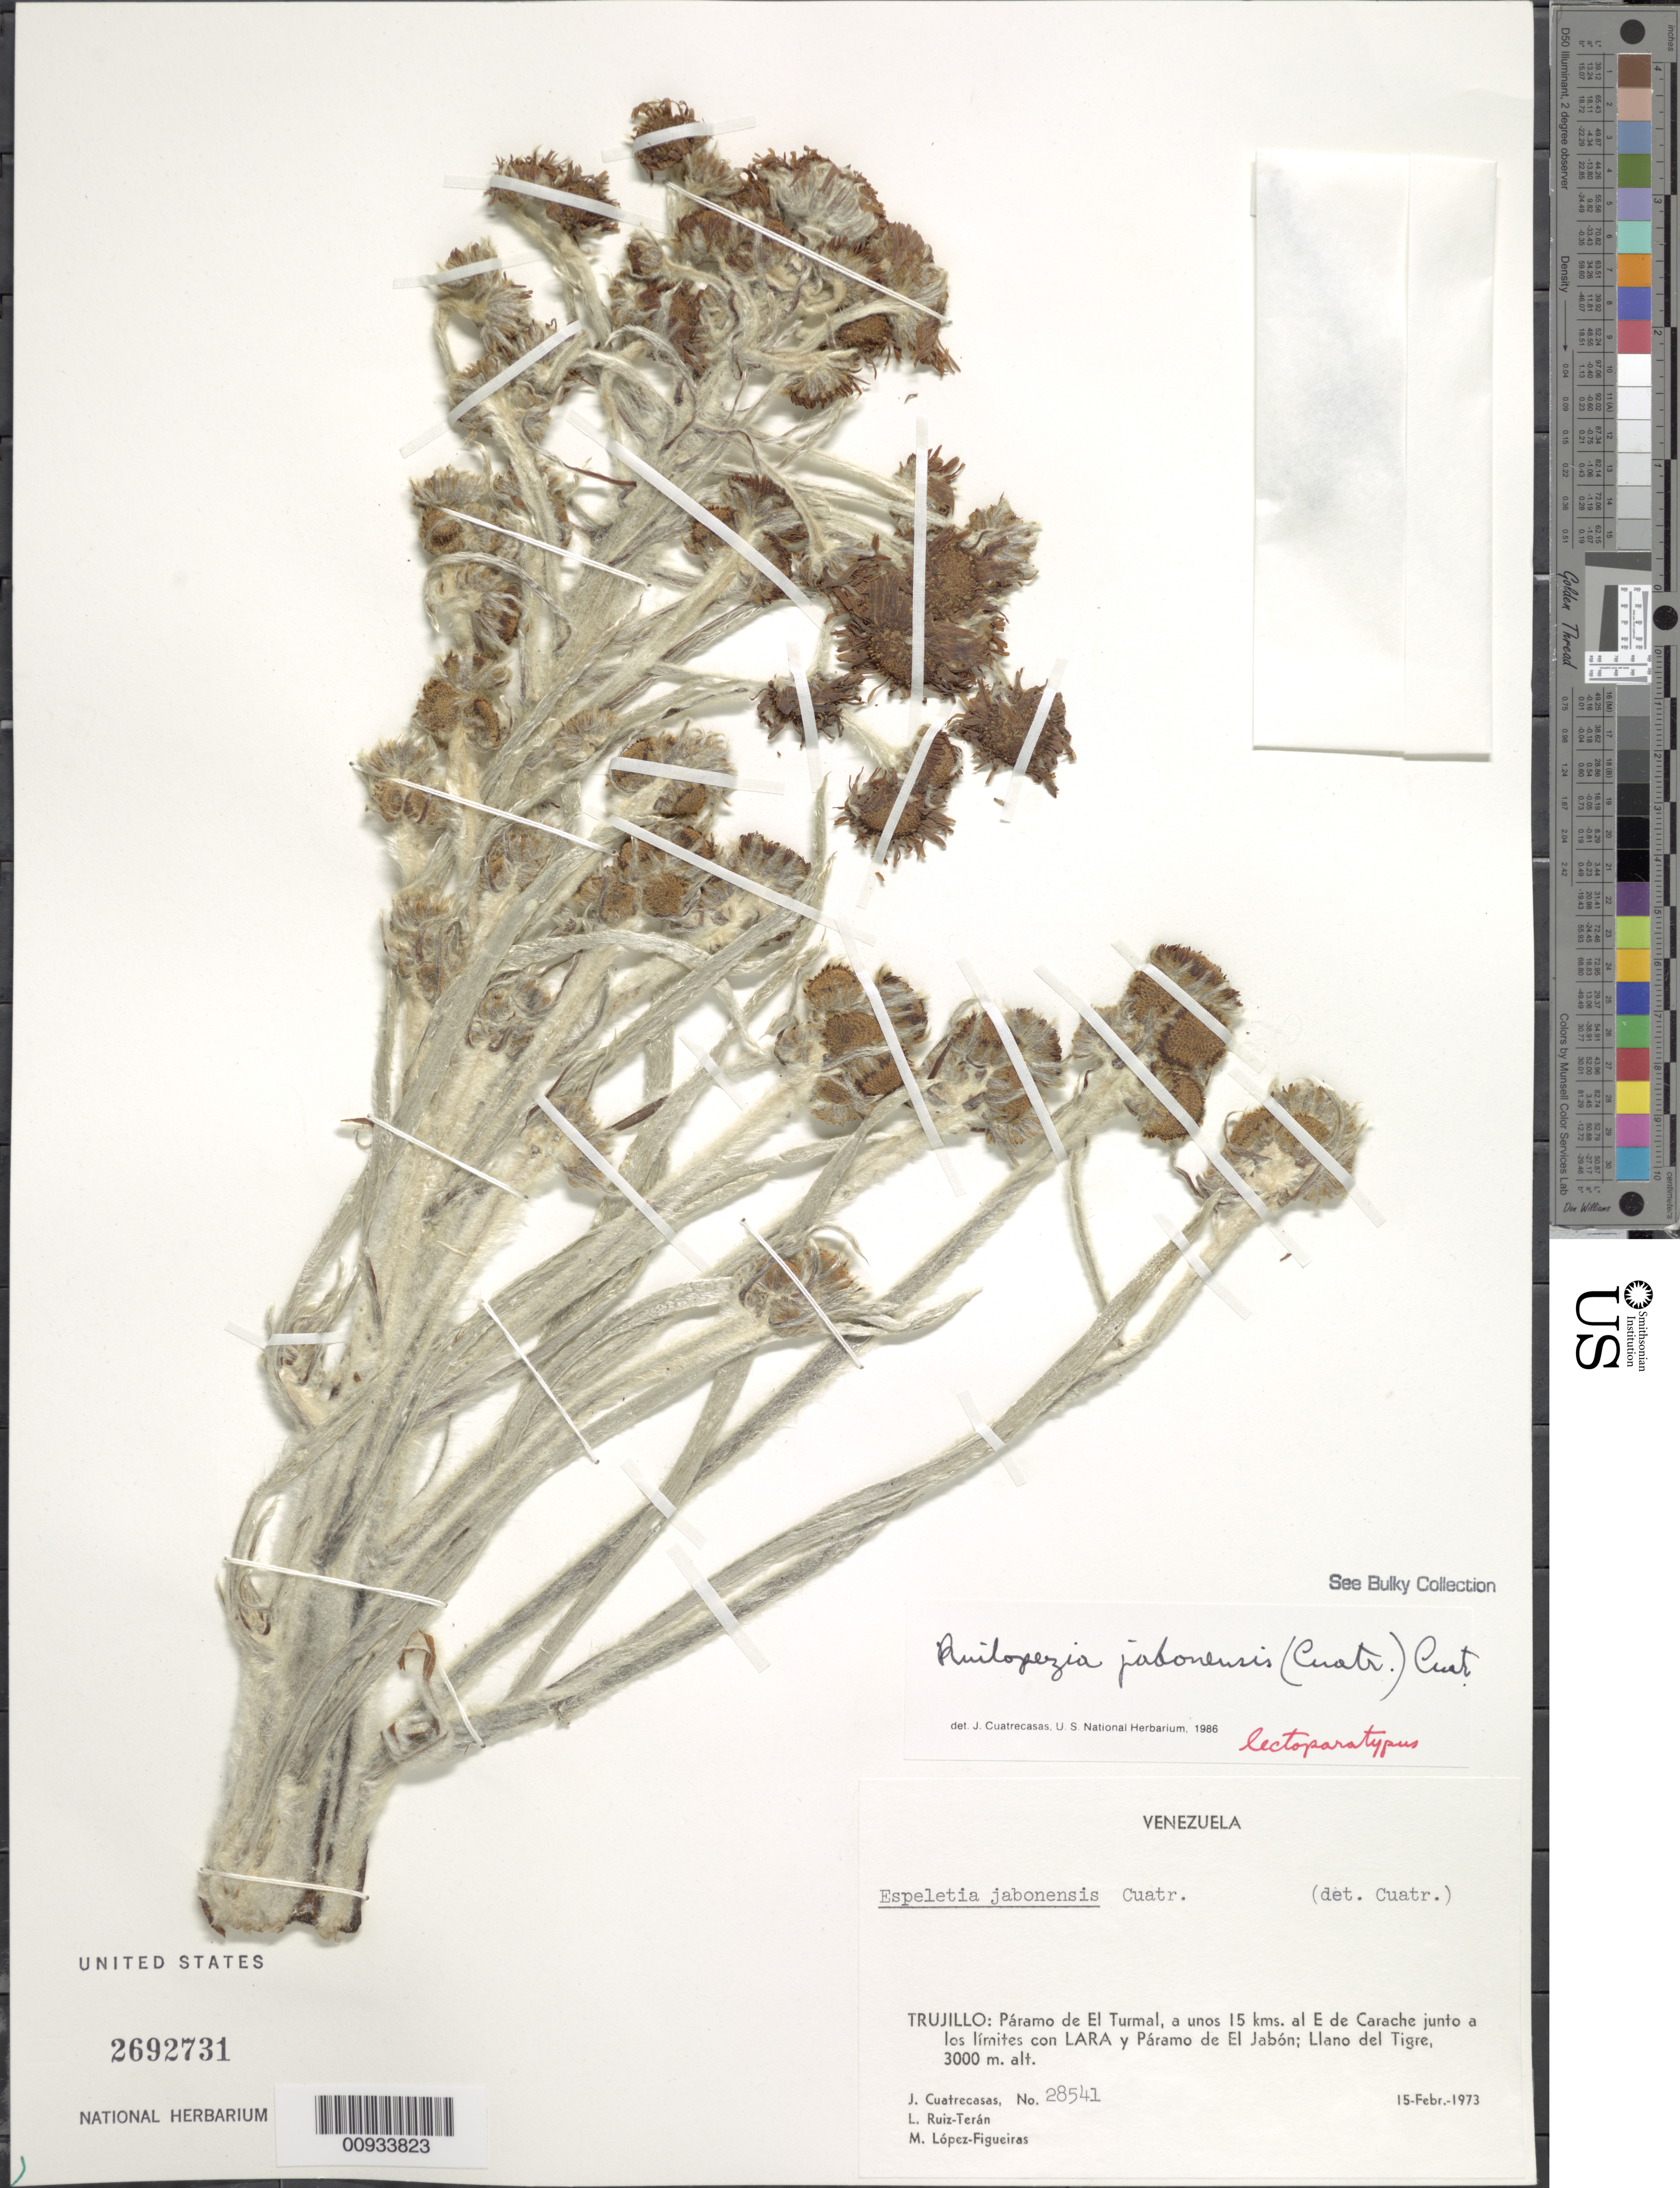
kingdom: Plantae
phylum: Tracheophyta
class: Magnoliopsida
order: Asterales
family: Asteraceae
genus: Ruilopezia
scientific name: Ruilopezia jabonensis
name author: (Cuatrec.) Cuatrec.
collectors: J. Cuatrecasas, L. E. Ruíz-Terán & M. López Figueiras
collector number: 28541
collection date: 1973-02-15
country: Venezuela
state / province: Trujillo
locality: Paramo de El Turmal, a unos 15 kms al E de Carache junto a los limites con Lara y Paramo de El Jabon, Llano del Tigre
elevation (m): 3000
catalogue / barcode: US 2692731